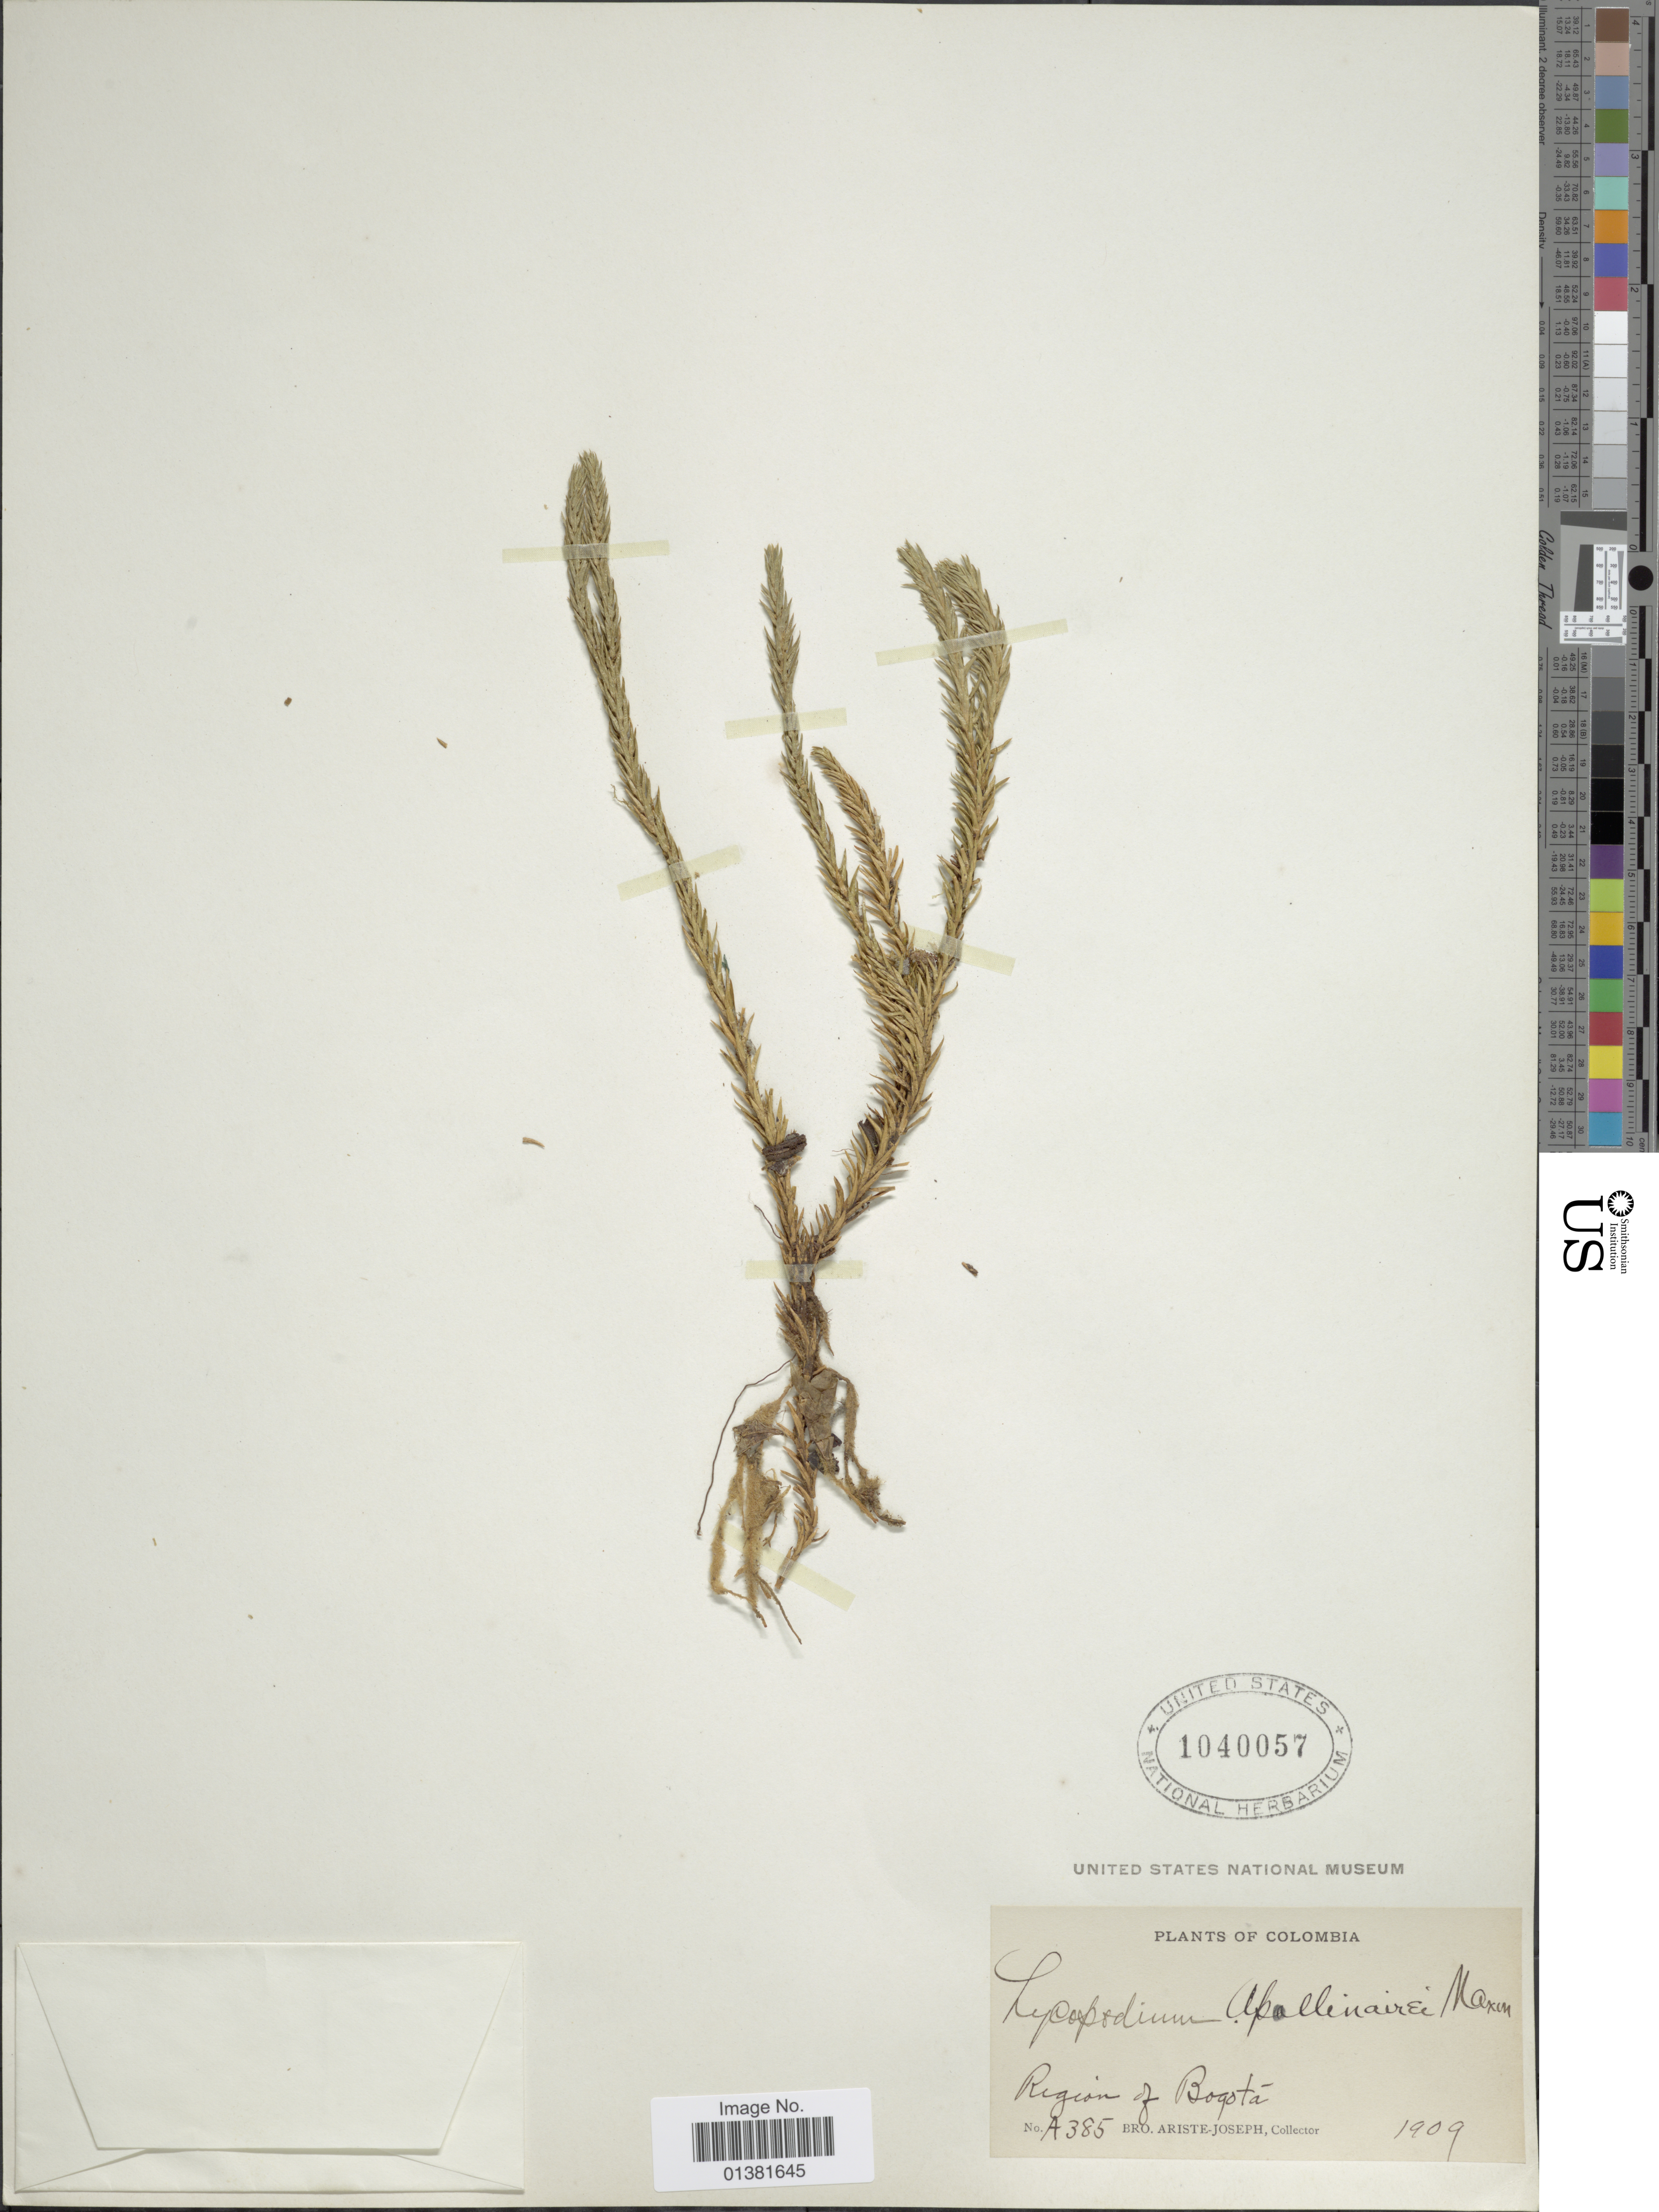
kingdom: Plantae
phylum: Tracheophyta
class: Lycopodiopsida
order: Lycopodiales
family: Lycopodiaceae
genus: Phlegmariurus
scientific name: Phlegmariurus apolinari-mariae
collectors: Bro. Ariste-Joseph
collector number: A385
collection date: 1909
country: Colombia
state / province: Bogota D.C.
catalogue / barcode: US 1040057